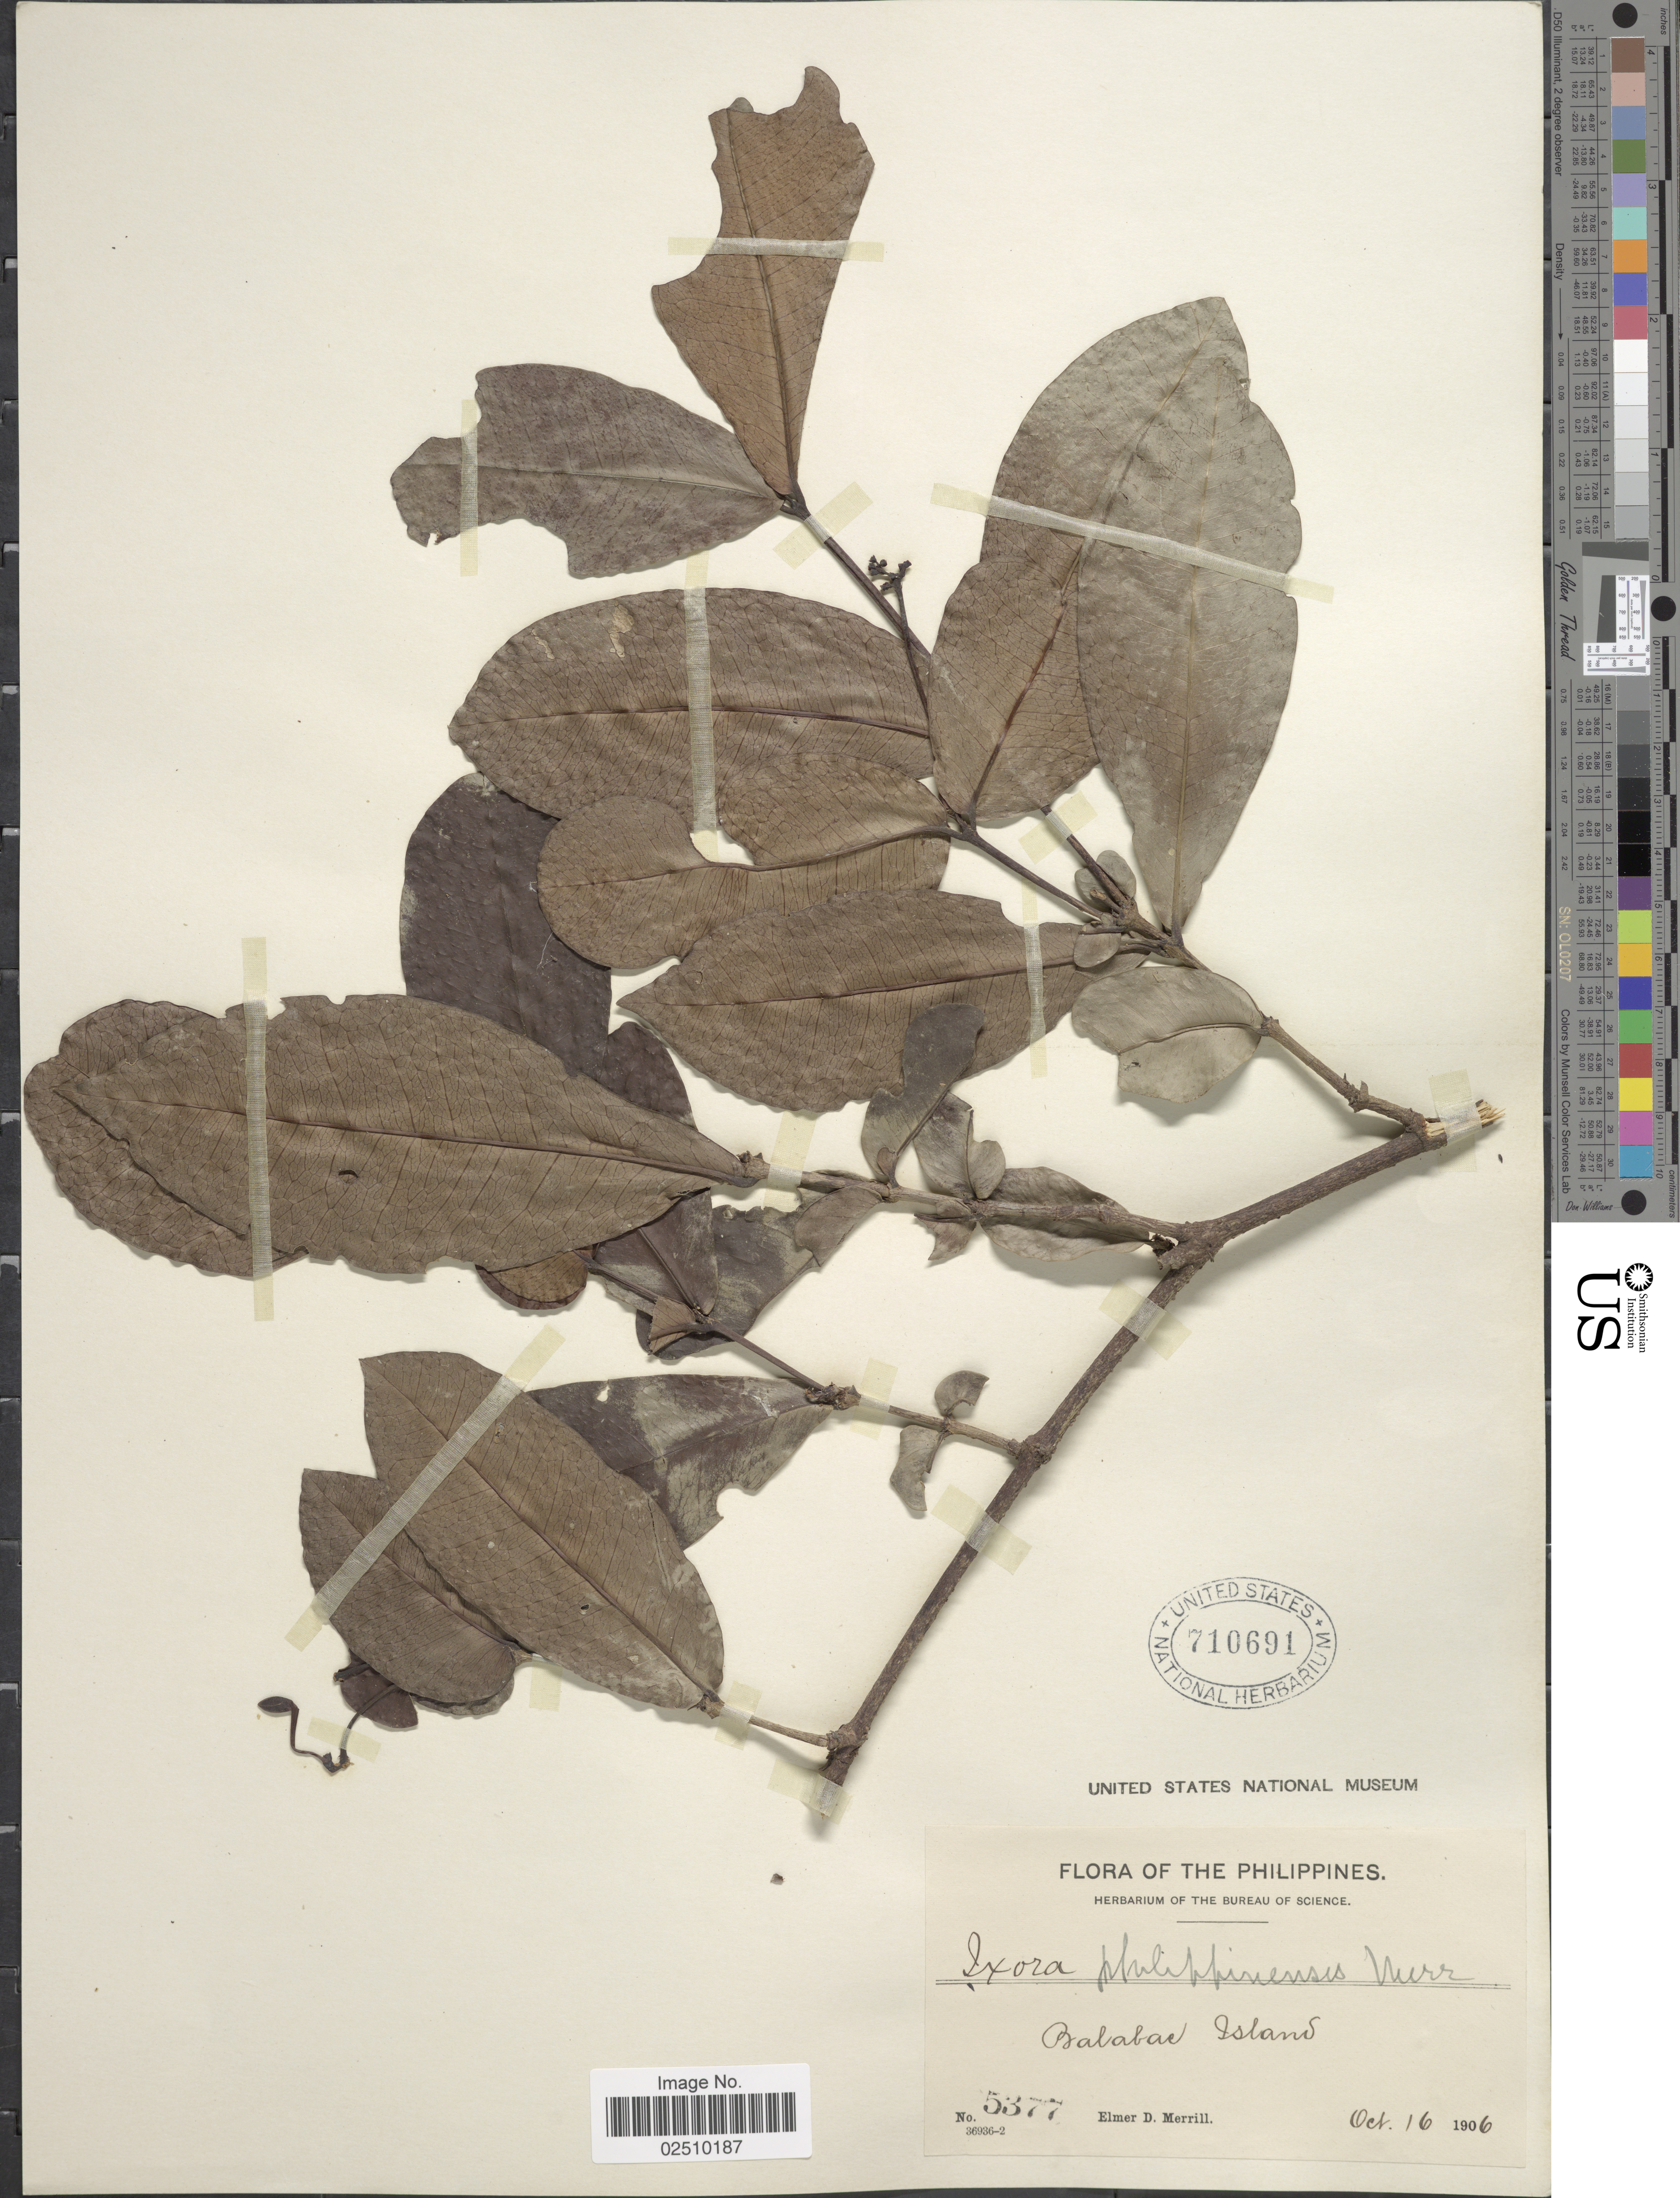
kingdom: Plantae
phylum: Tracheophyta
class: Magnoliopsida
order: Gentianales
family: Rubiaceae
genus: Ixora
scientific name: Ixora philippinensis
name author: Merr.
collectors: E. D. Merrill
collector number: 5377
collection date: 1906-10-16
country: Philippines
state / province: Mimaropa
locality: Balabac Island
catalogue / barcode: US 710691